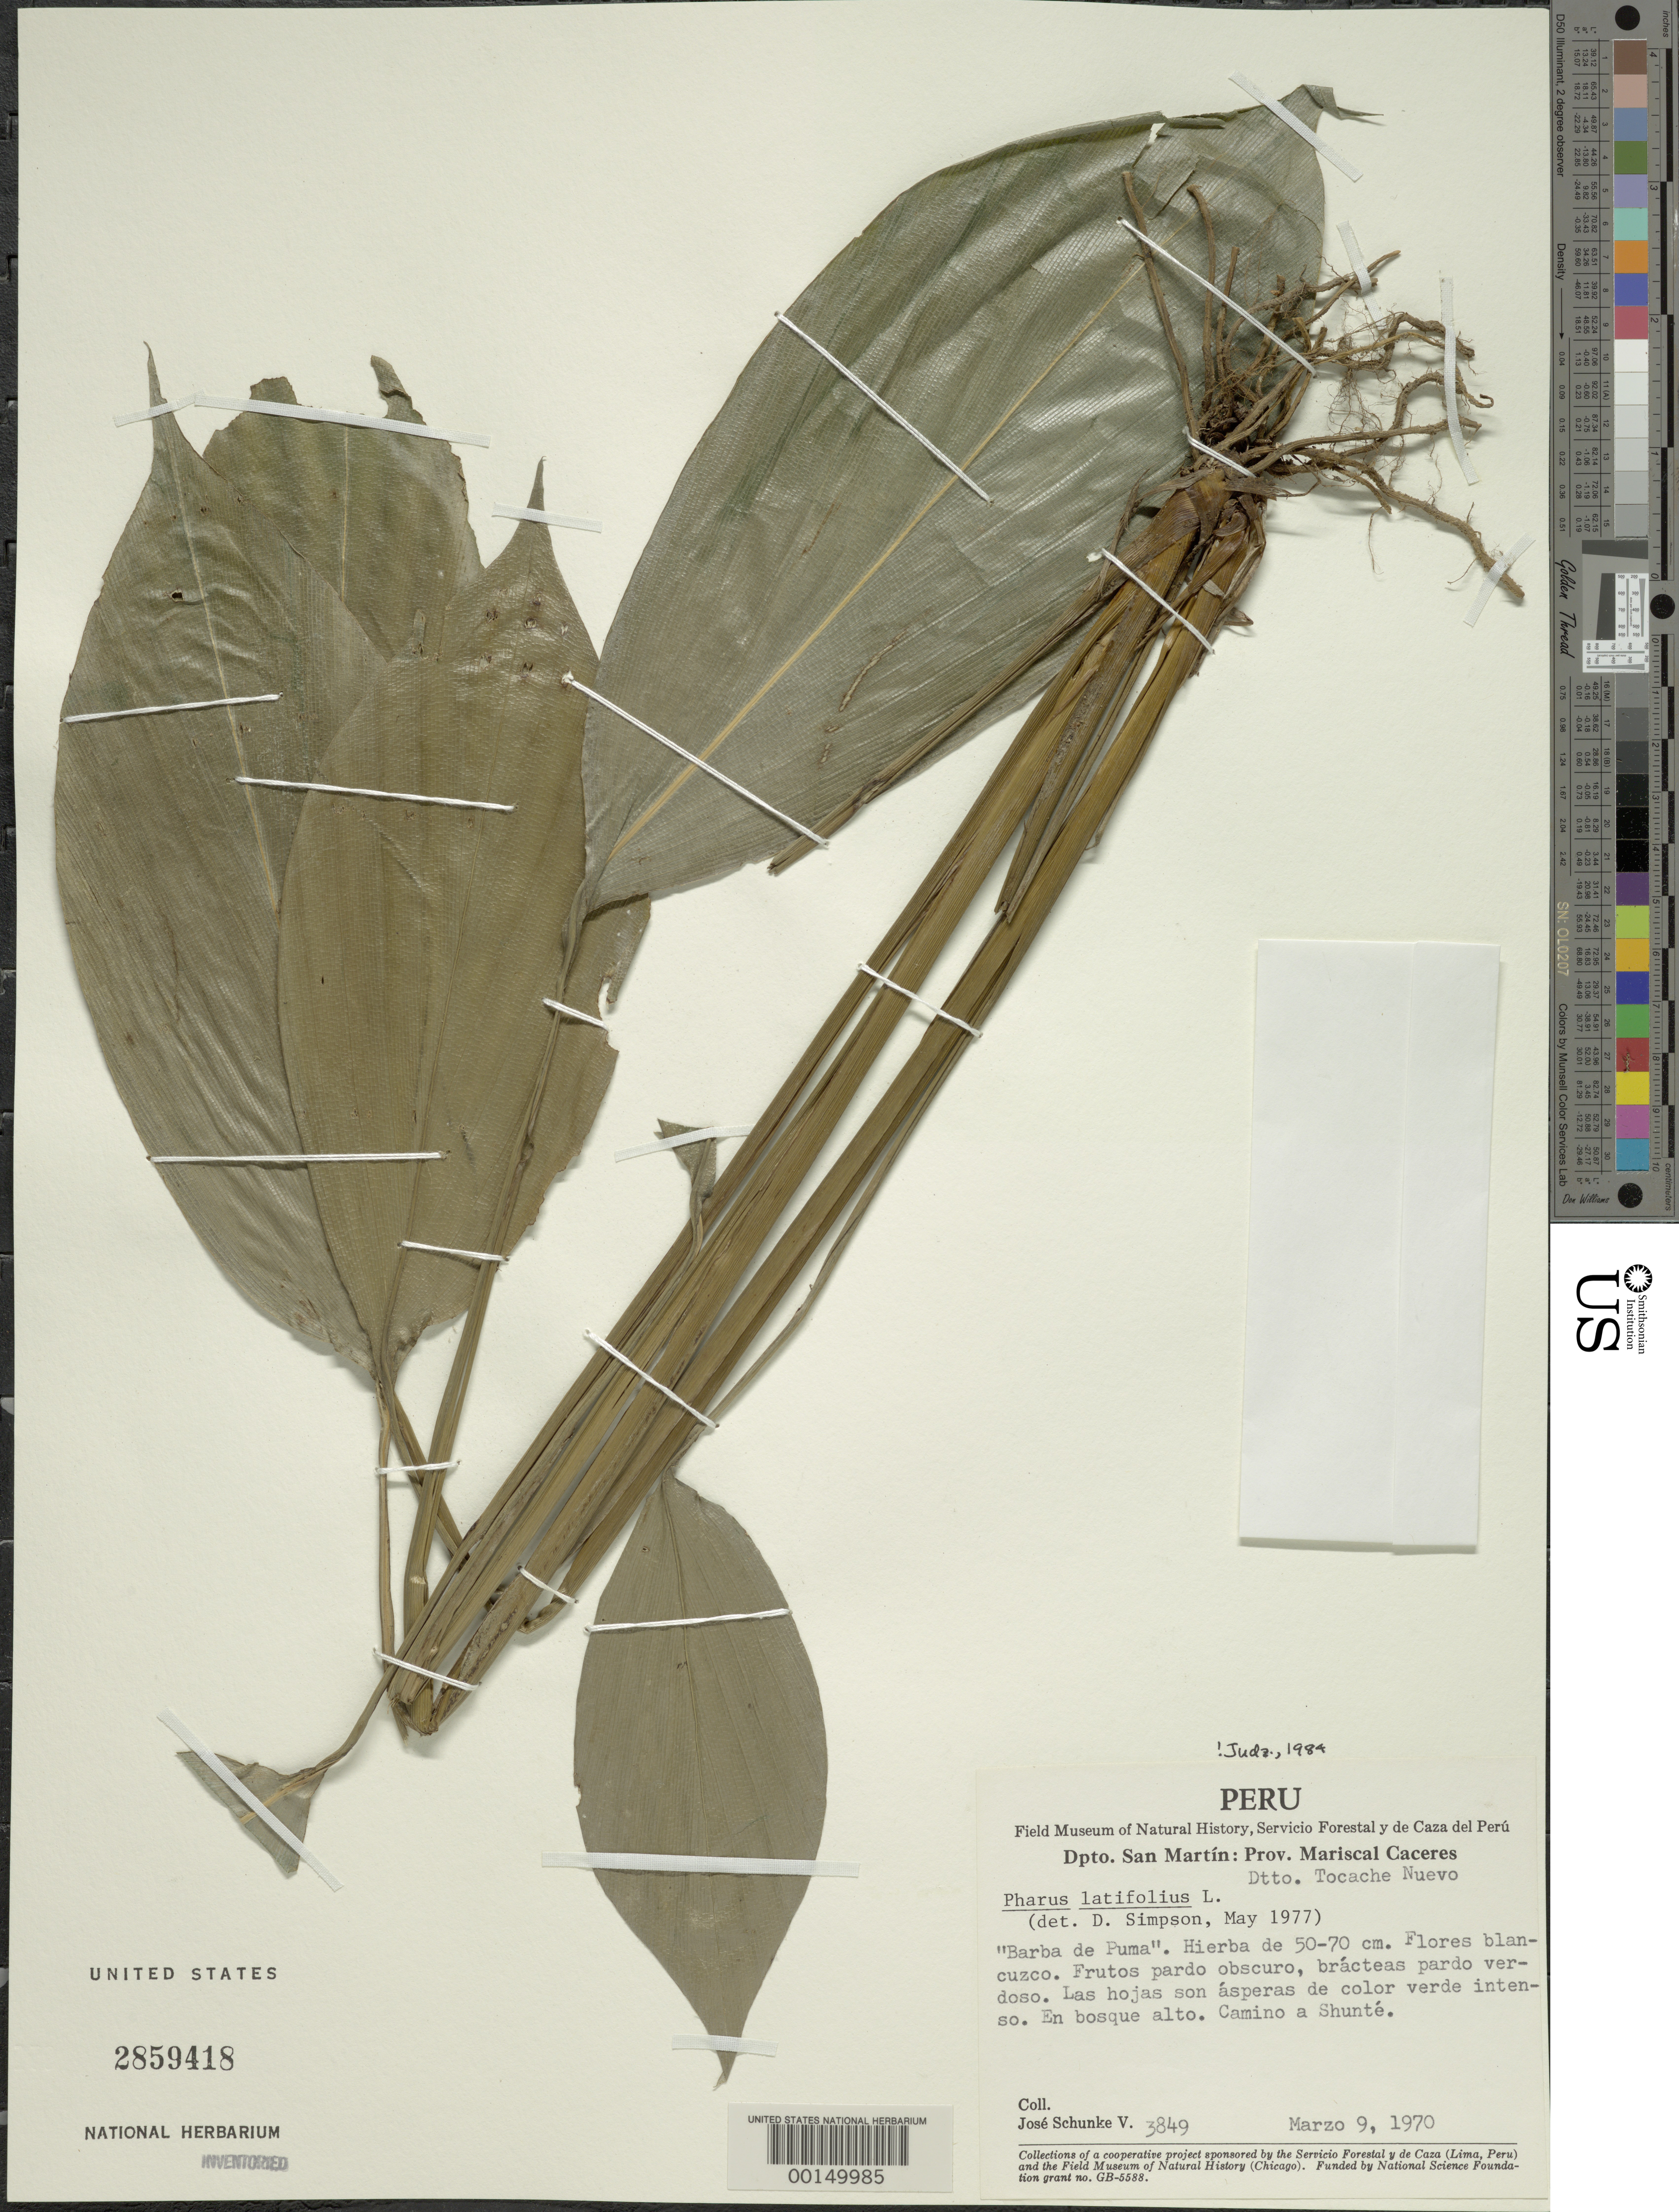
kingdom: Plantae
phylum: Tracheophyta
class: Liliopsida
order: Poales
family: Poaceae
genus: Pharus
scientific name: Pharus latifolius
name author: L.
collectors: J. Schunke Vigo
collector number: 3849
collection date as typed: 09 Mar 1970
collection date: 1970-03-09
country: Peru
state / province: San Martín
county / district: Mariscal Cáceres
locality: Tocache nuevo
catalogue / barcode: US 2859418